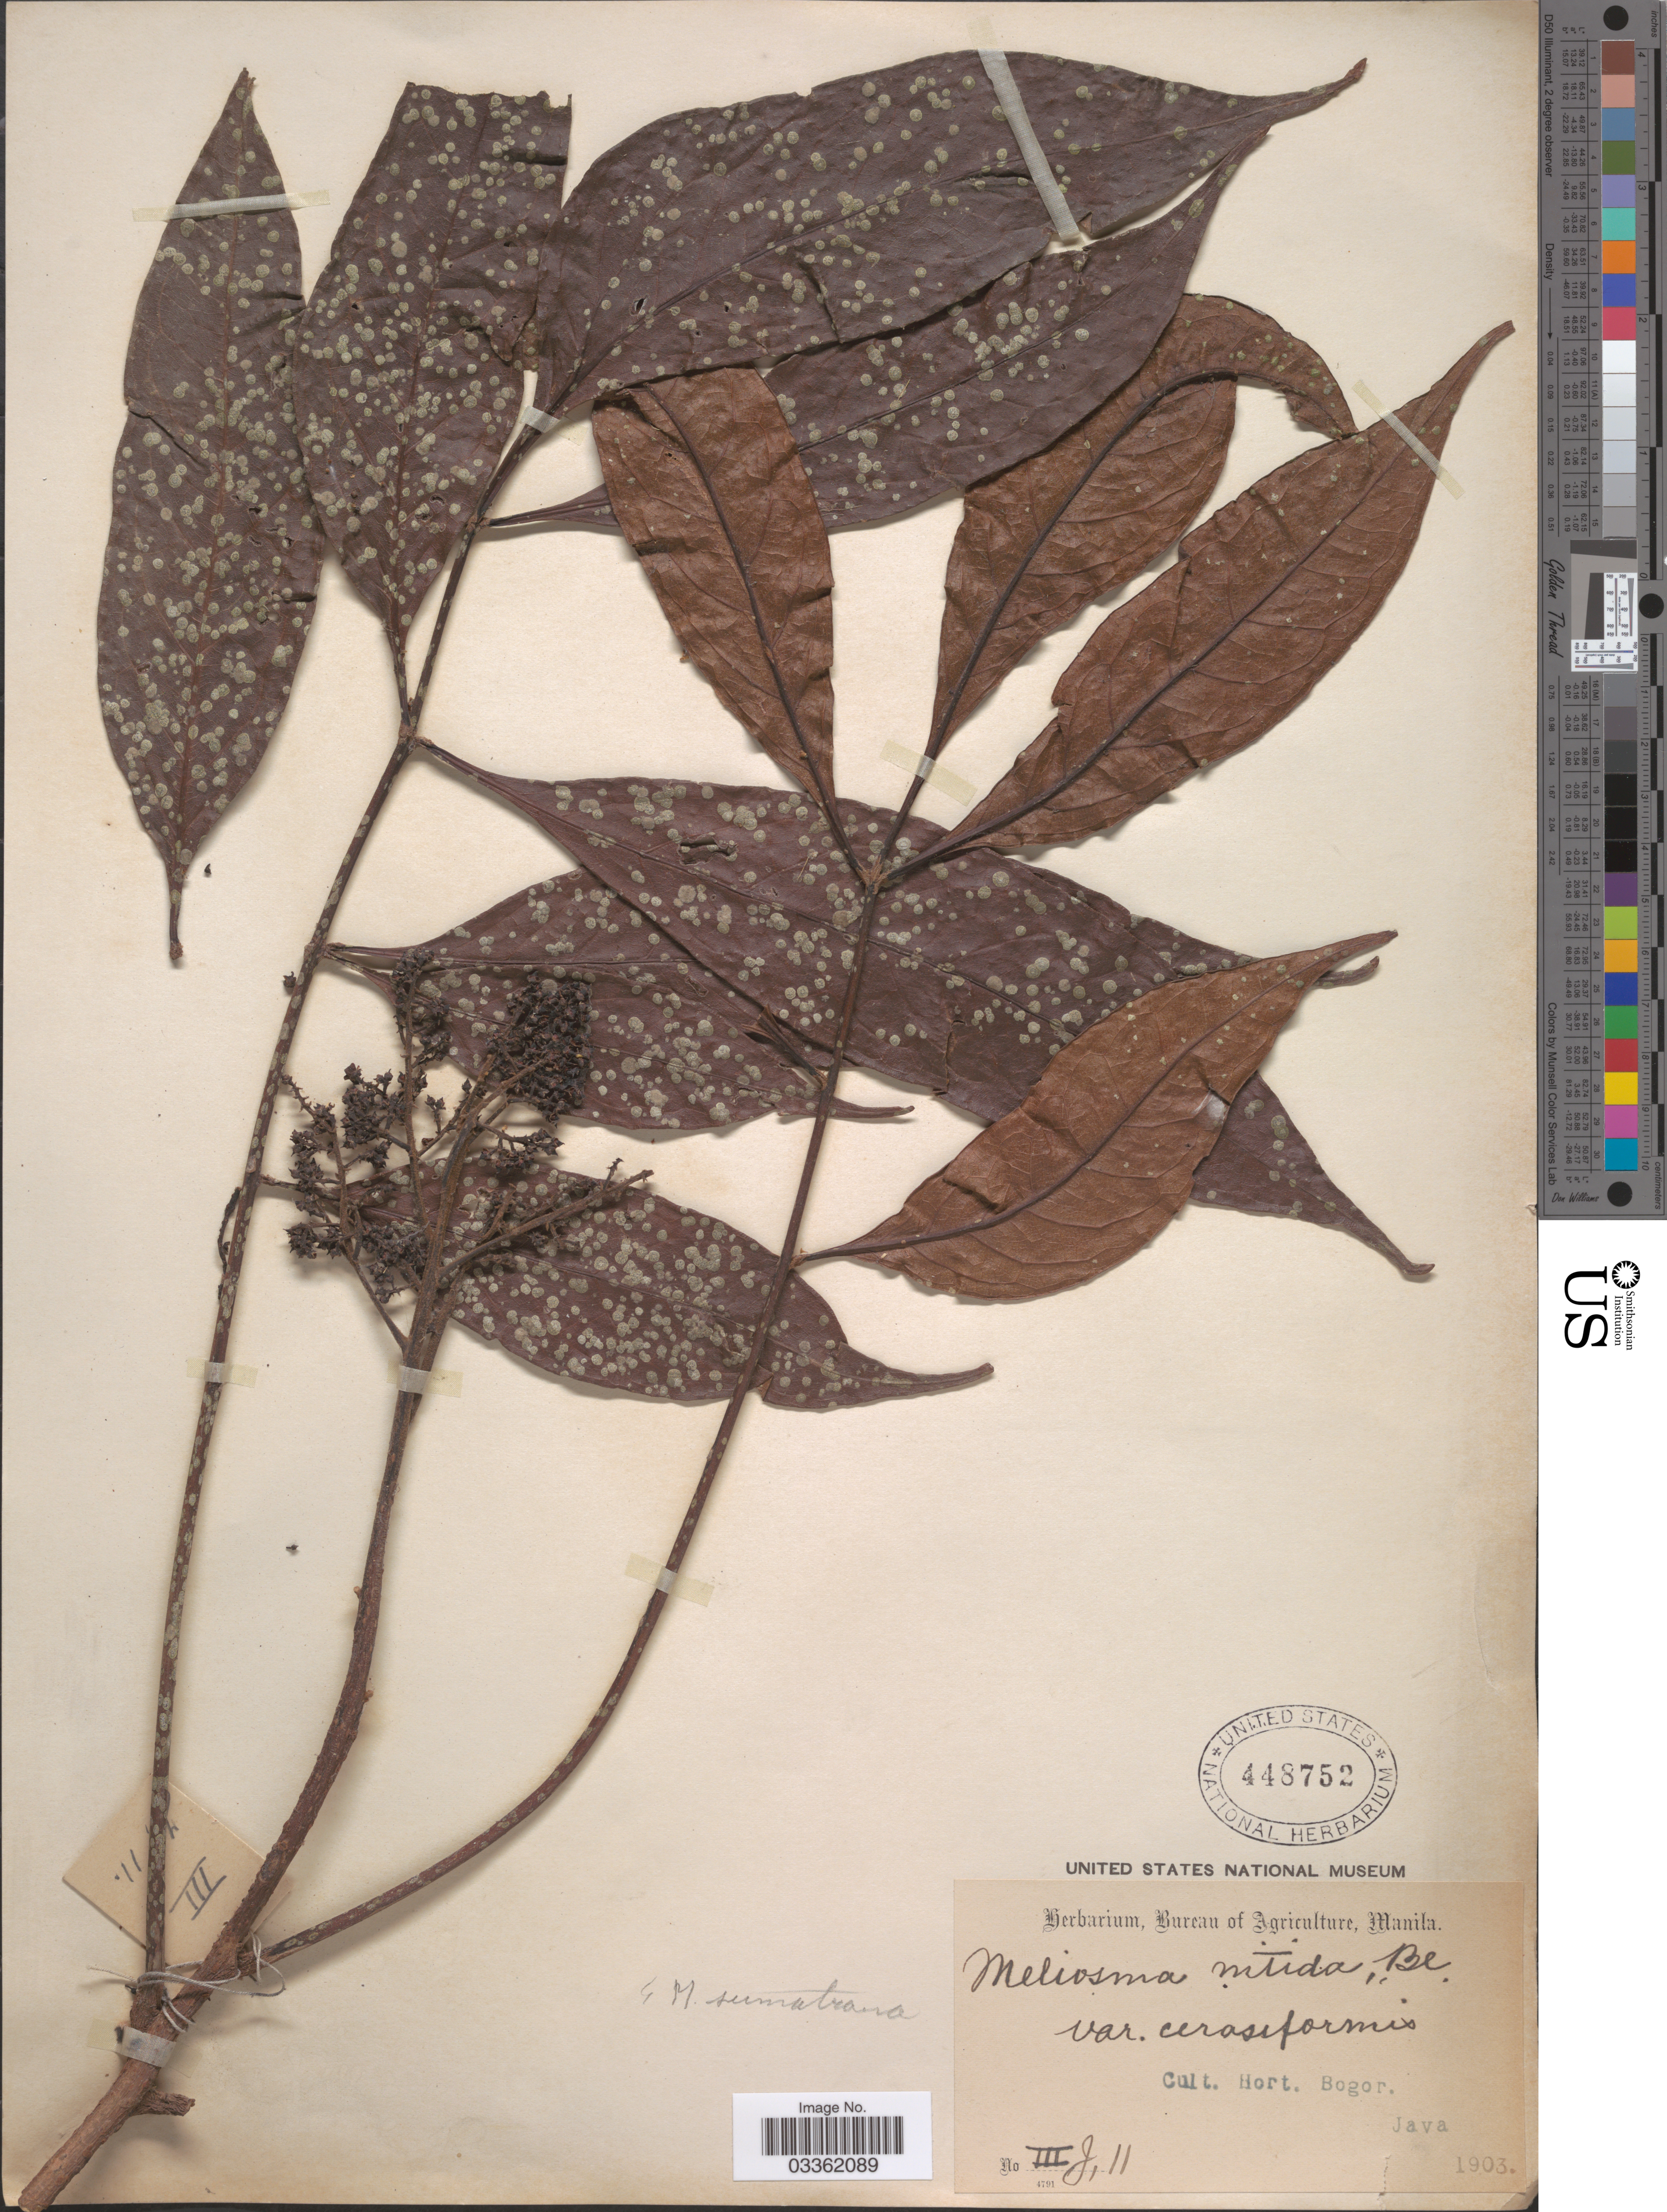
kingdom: Plantae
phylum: Tracheophyta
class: Magnoliopsida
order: Proteales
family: Sabiaceae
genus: Meliosma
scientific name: Meliosma sumatrana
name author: (Jack) Walp.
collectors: ex Herb. Bur. Agric. Manila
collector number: III,J,11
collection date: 1903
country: Indonesia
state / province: Java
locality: Cult. Hort. Bogor.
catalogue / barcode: US 448752